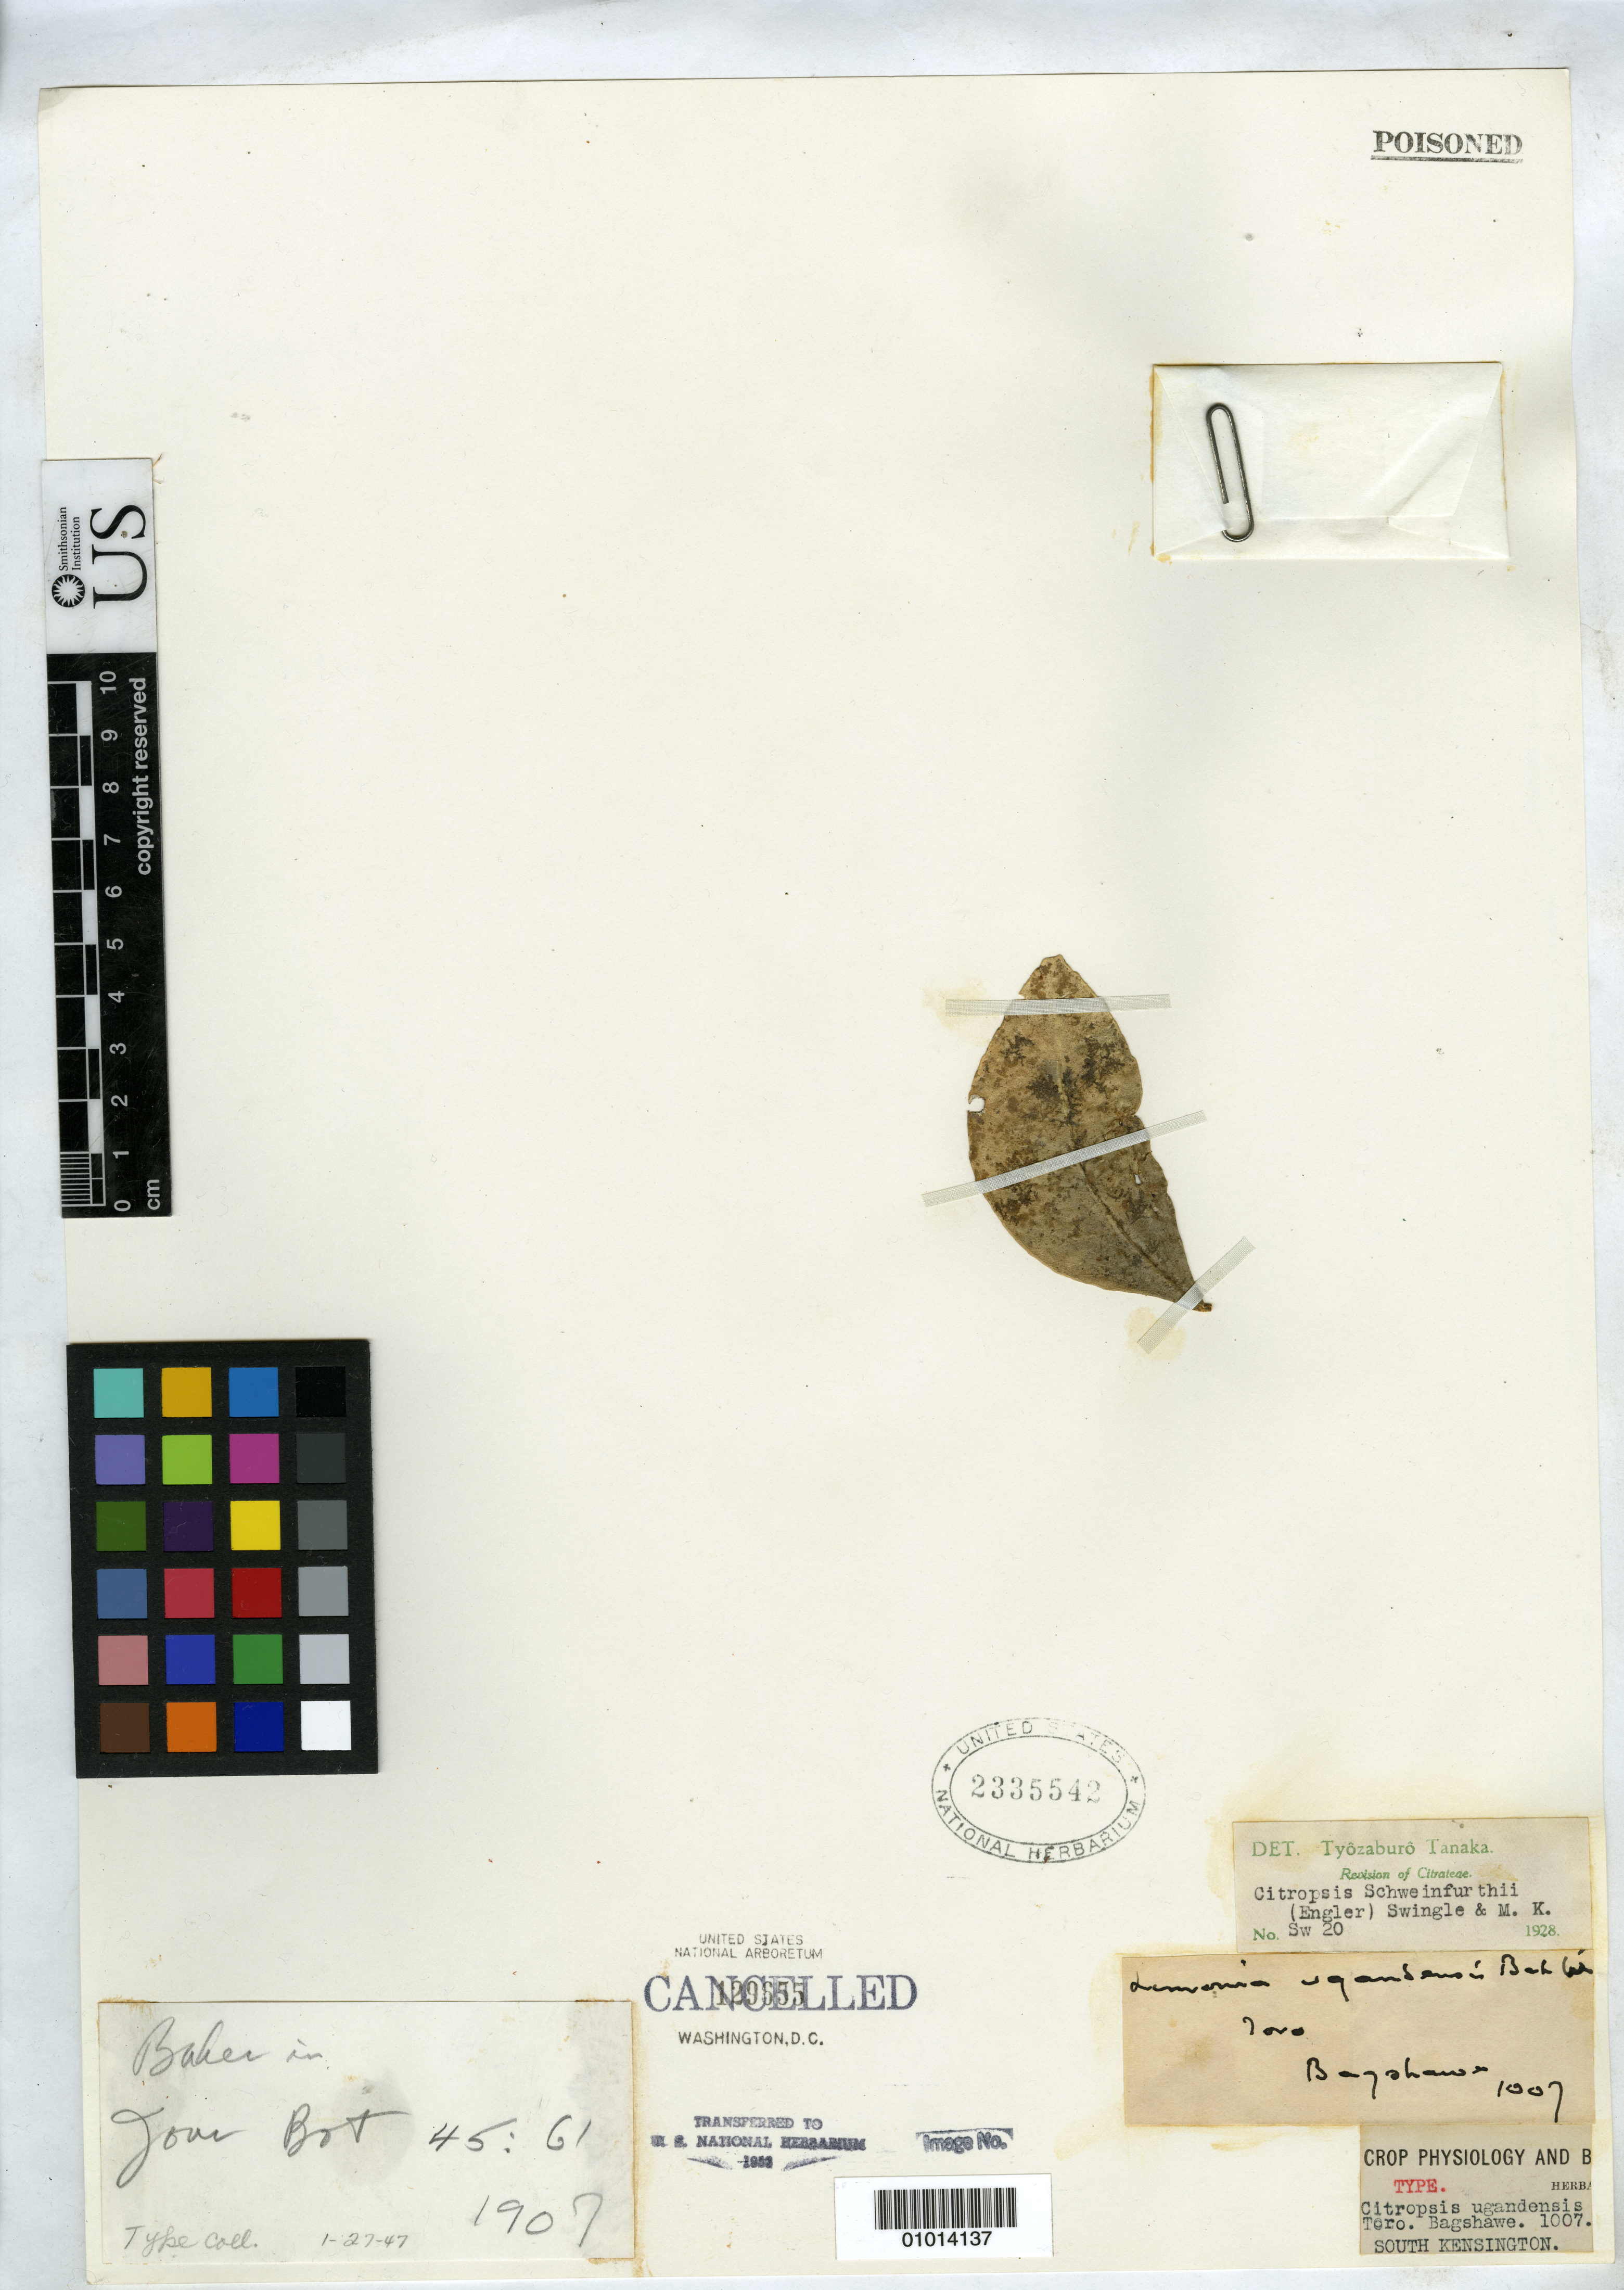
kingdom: Plantae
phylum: Tracheophyta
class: Magnoliopsida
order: Sapindales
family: Rutaceae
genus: Limonia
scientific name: Limonia ugandensis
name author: Baker f.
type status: Syntype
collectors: A. Bagshawe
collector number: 1007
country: Uganda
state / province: Western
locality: Toro.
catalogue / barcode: US 2335542